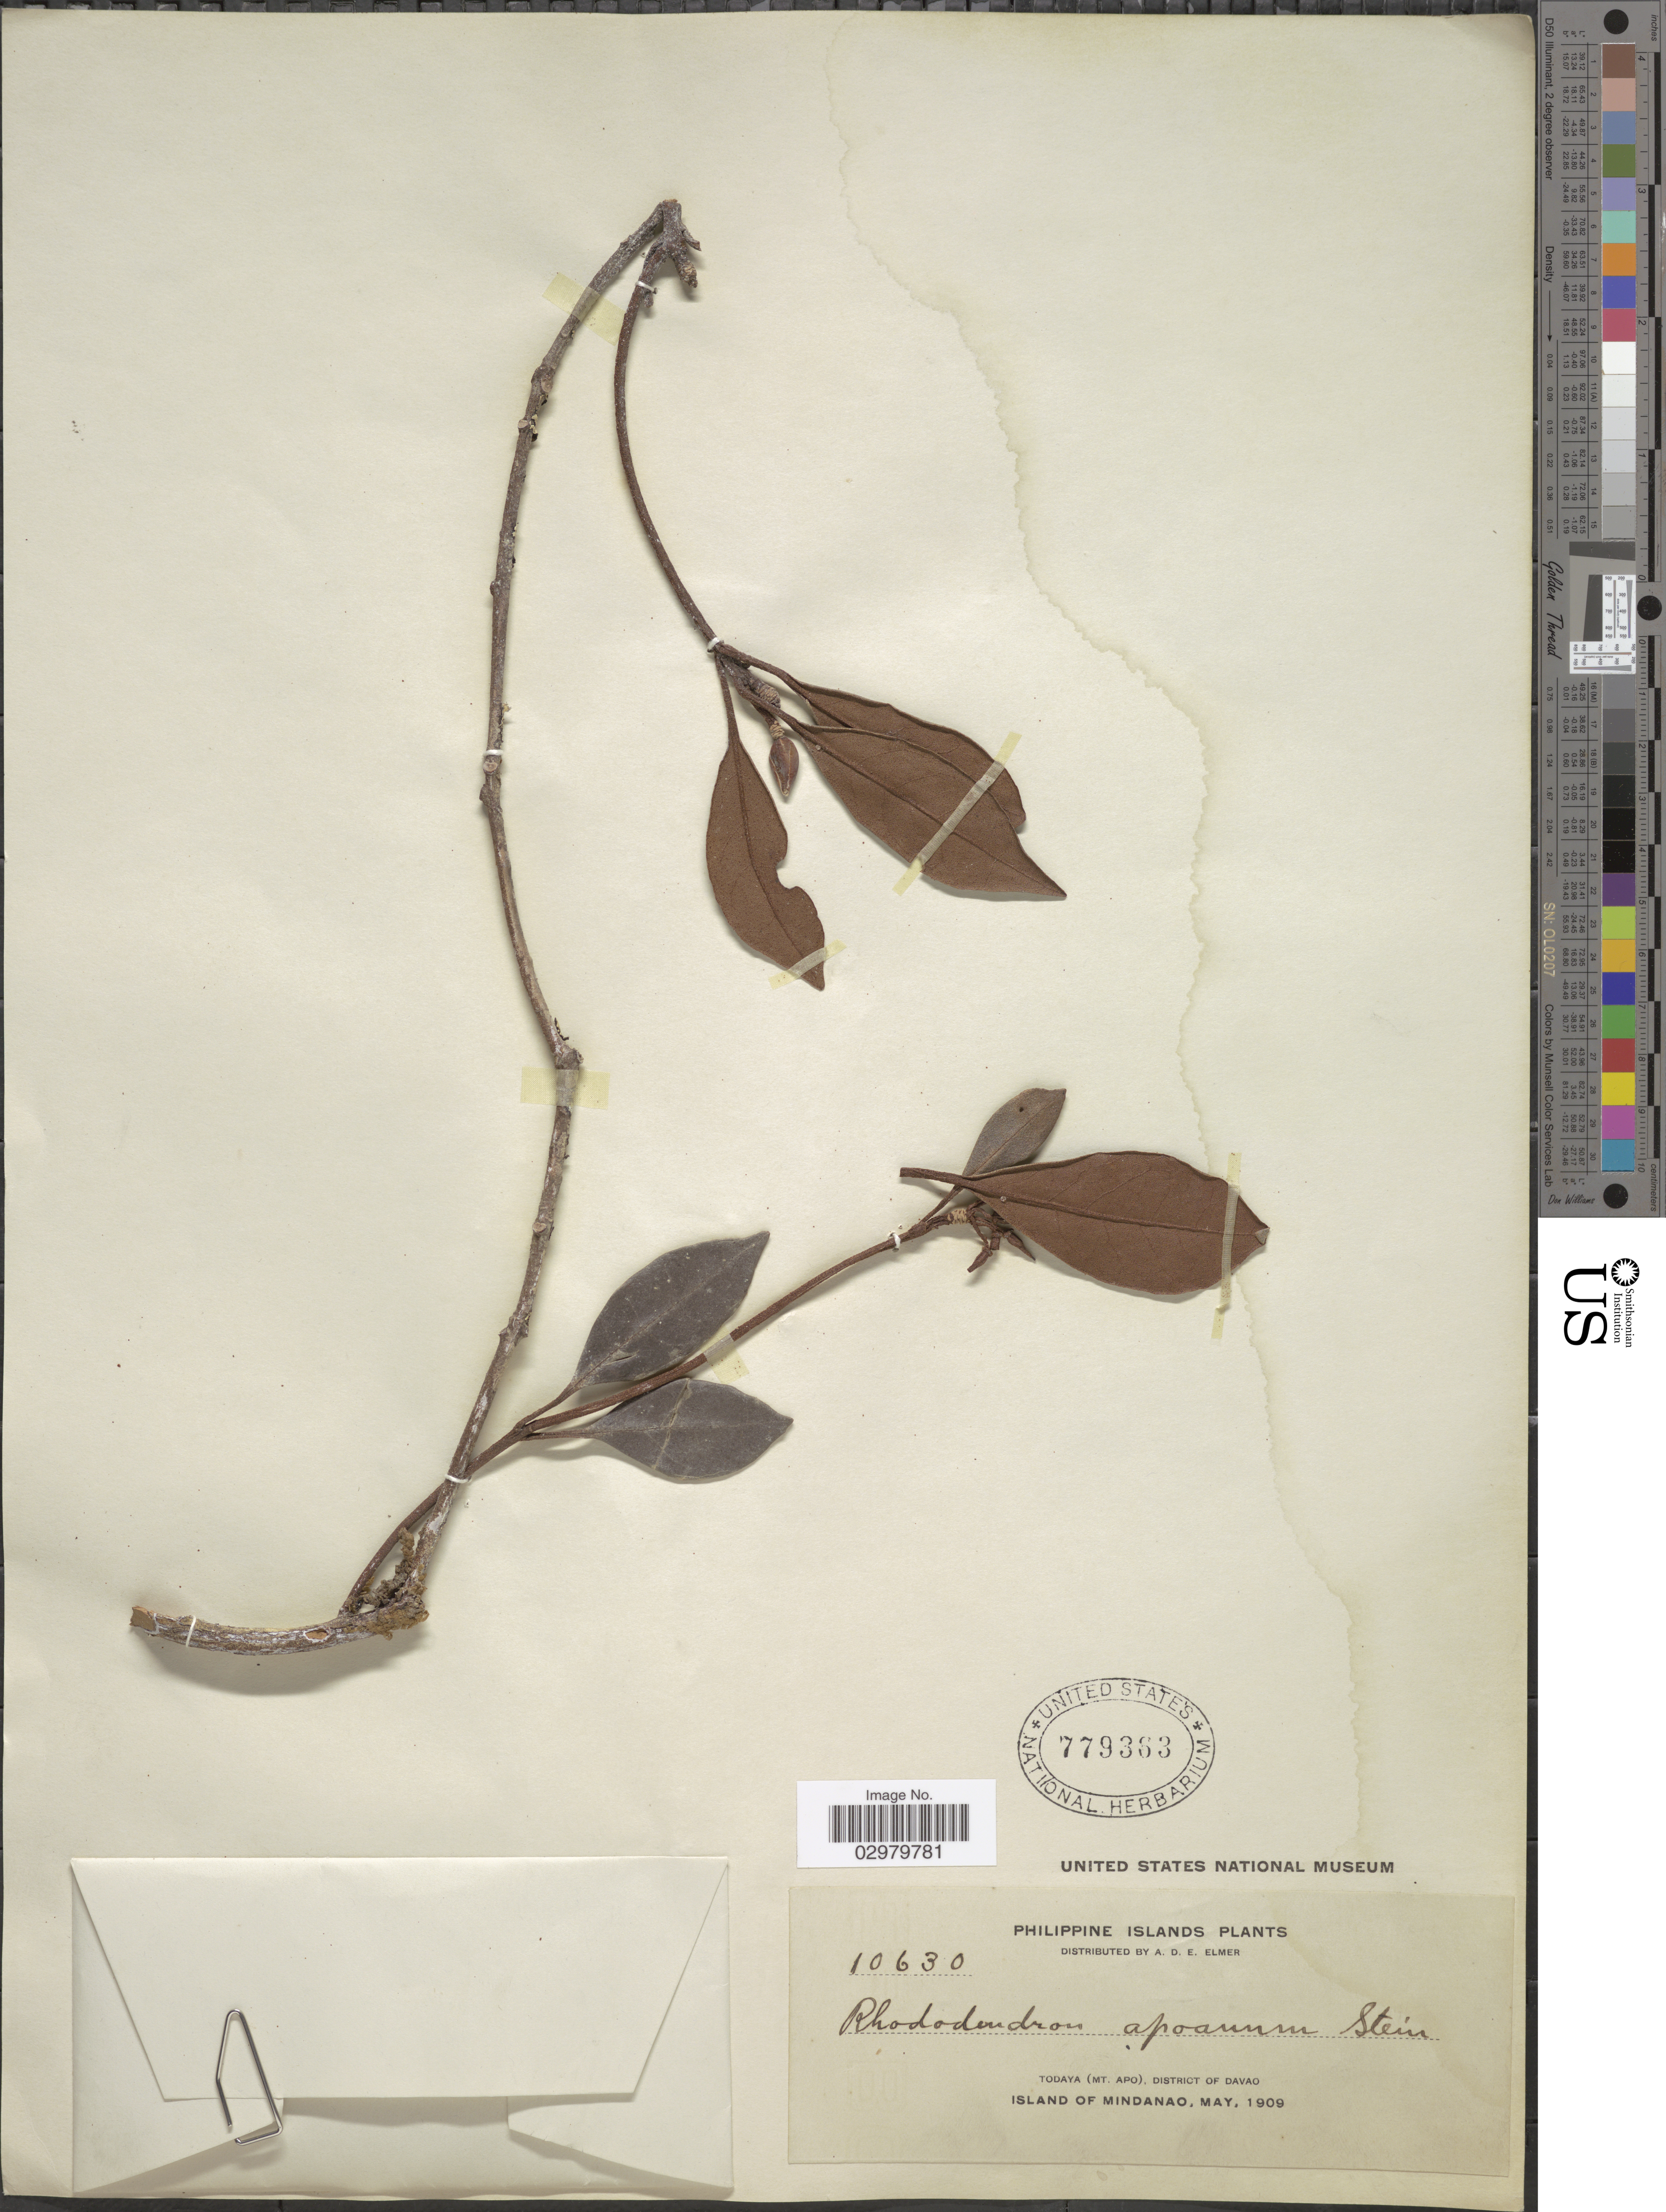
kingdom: Plantae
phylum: Tracheophyta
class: Magnoliopsida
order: Ericales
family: Ericaceae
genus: Rhododendron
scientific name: Rhododendron apoanum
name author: Stein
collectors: A. D. E. Elmer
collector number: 10630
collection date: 1909-05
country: Philippines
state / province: Davao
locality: Philippine Islands. Todaya (Mt. Apo), District of Davao. Island of Mindanao.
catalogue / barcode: US 779363